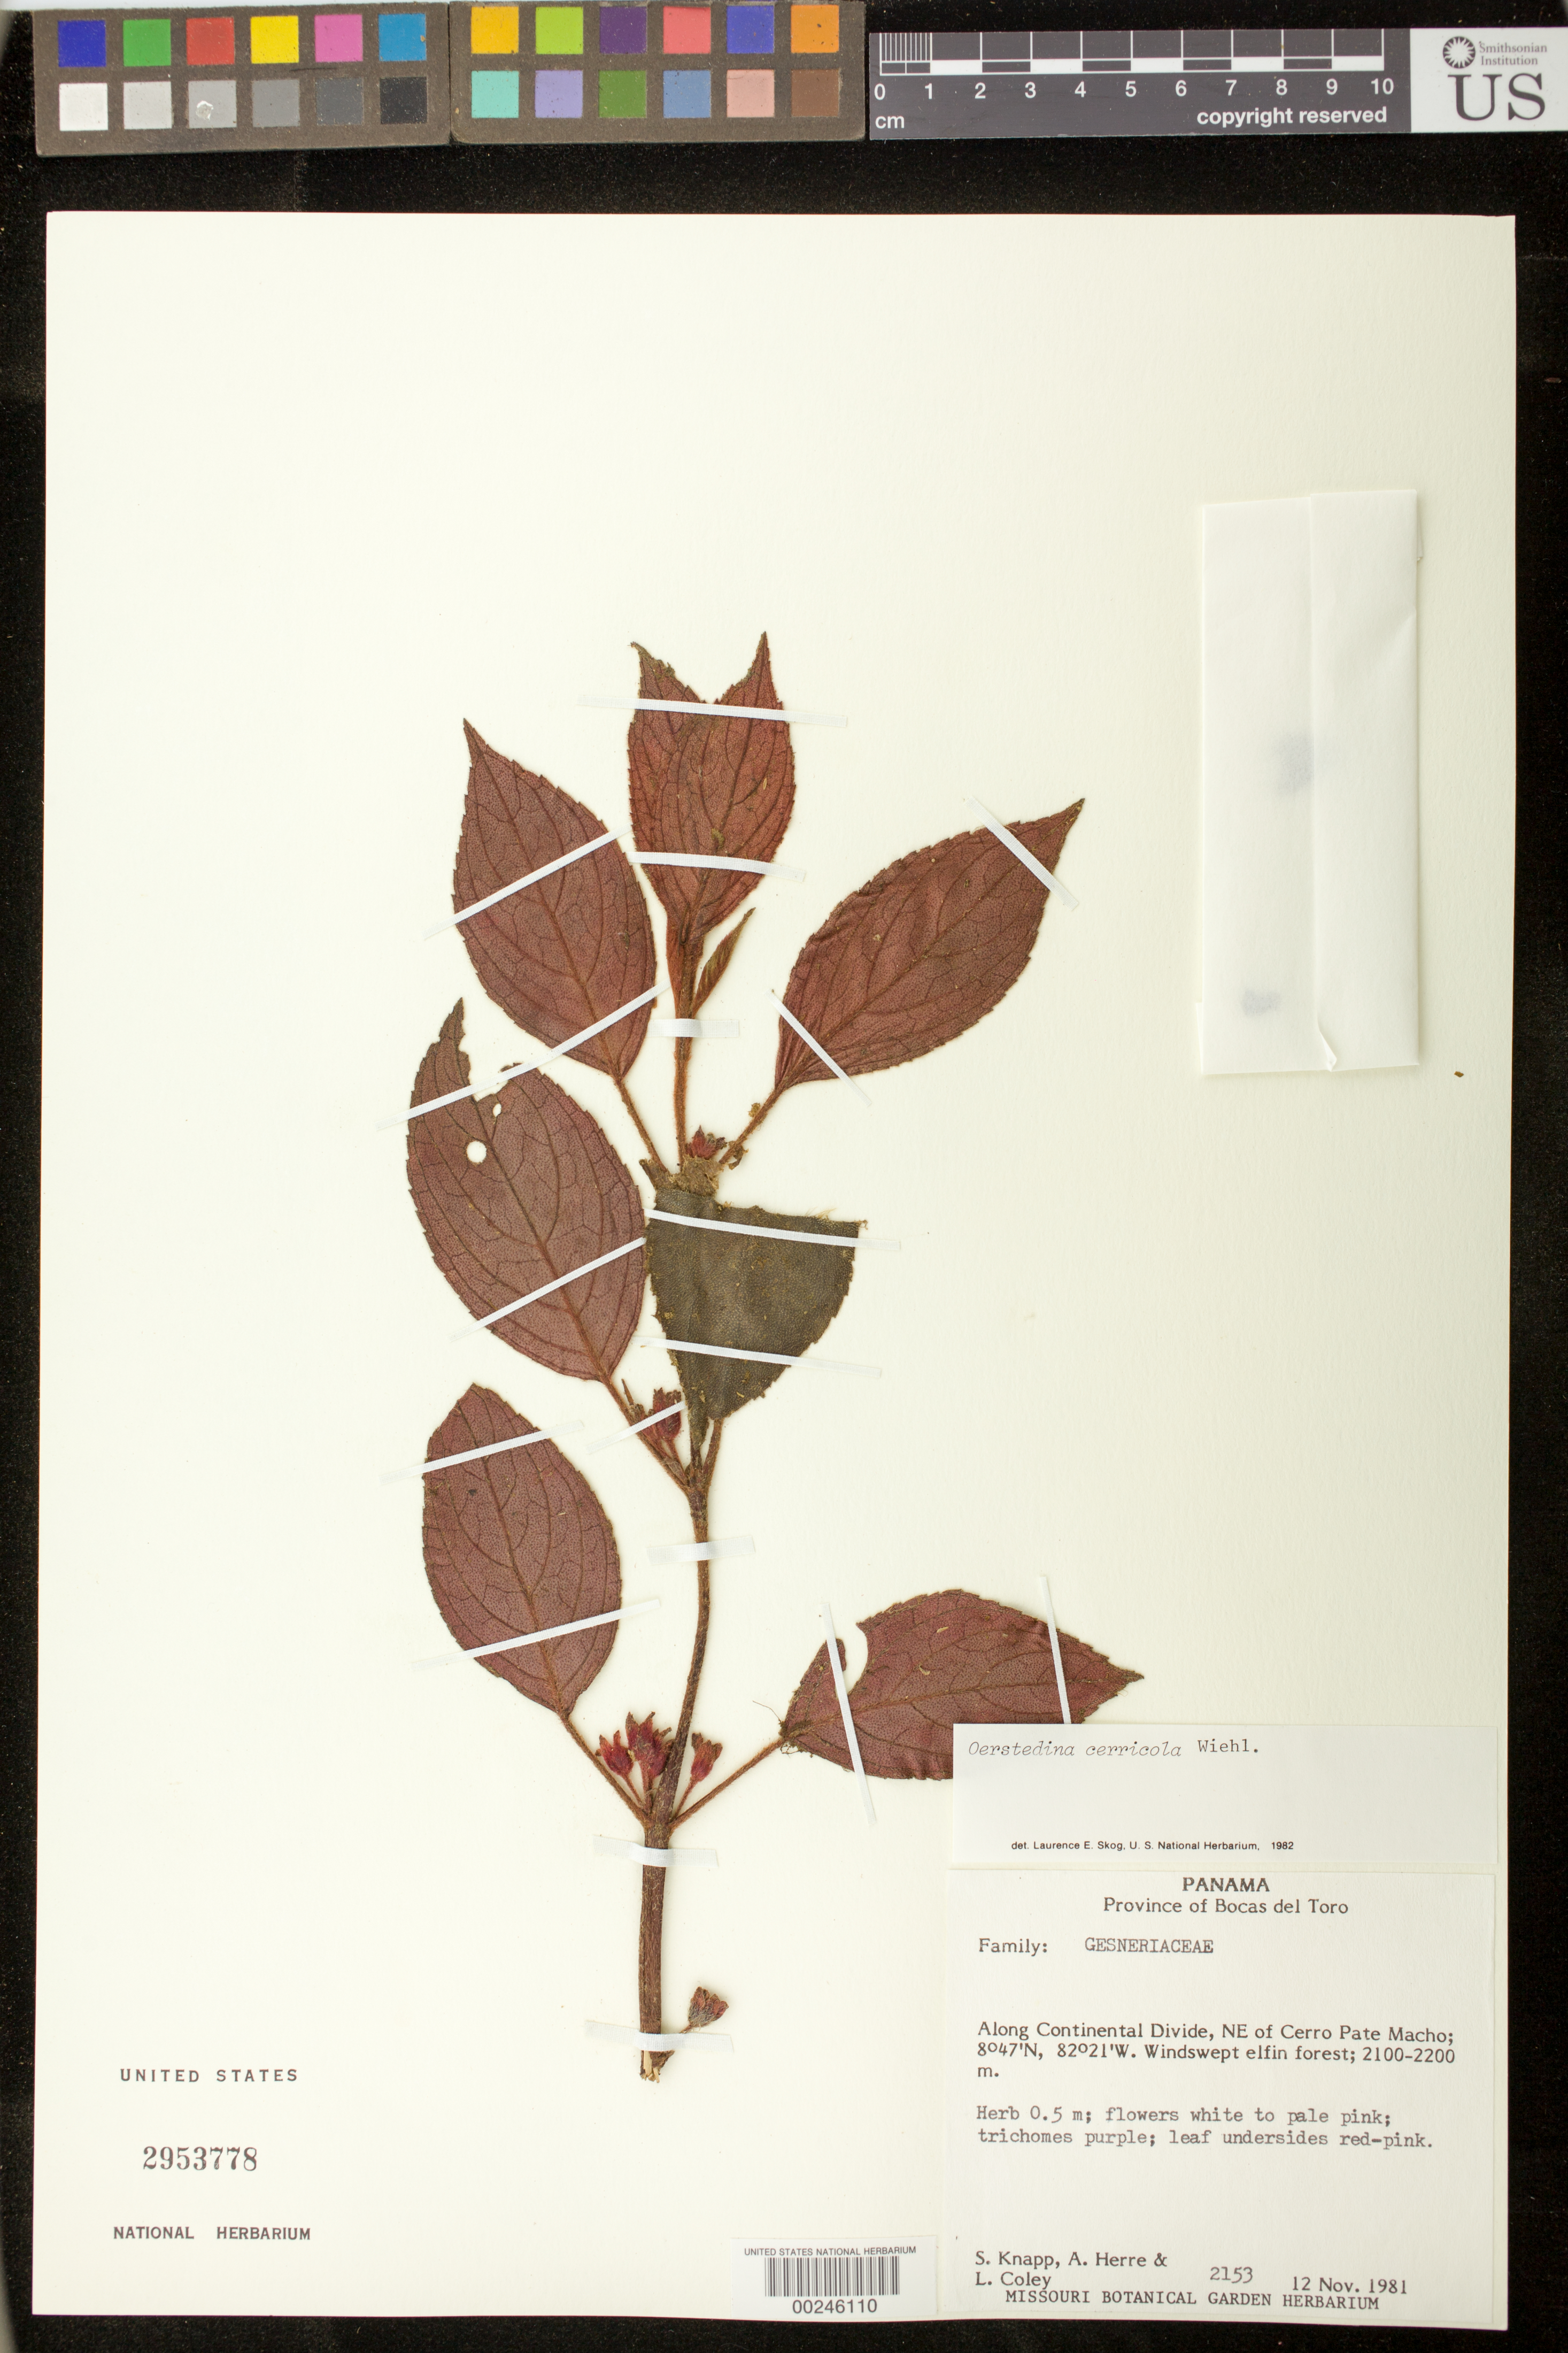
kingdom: Plantae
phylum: Tracheophyta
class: Magnoliopsida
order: Lamiales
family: Gesneriaceae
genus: Oerstedina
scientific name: Oerstedina cerricola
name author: Wiehler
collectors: S. Knapp, A. Herre & L. Coley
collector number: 2153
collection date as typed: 12 Nov 1981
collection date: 1981-11-12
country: Panama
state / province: Bocas del Toro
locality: Along continental divide, NE of Cerro Pate Macho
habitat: Windswept elfin forest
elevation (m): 2100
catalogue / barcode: US 2953778